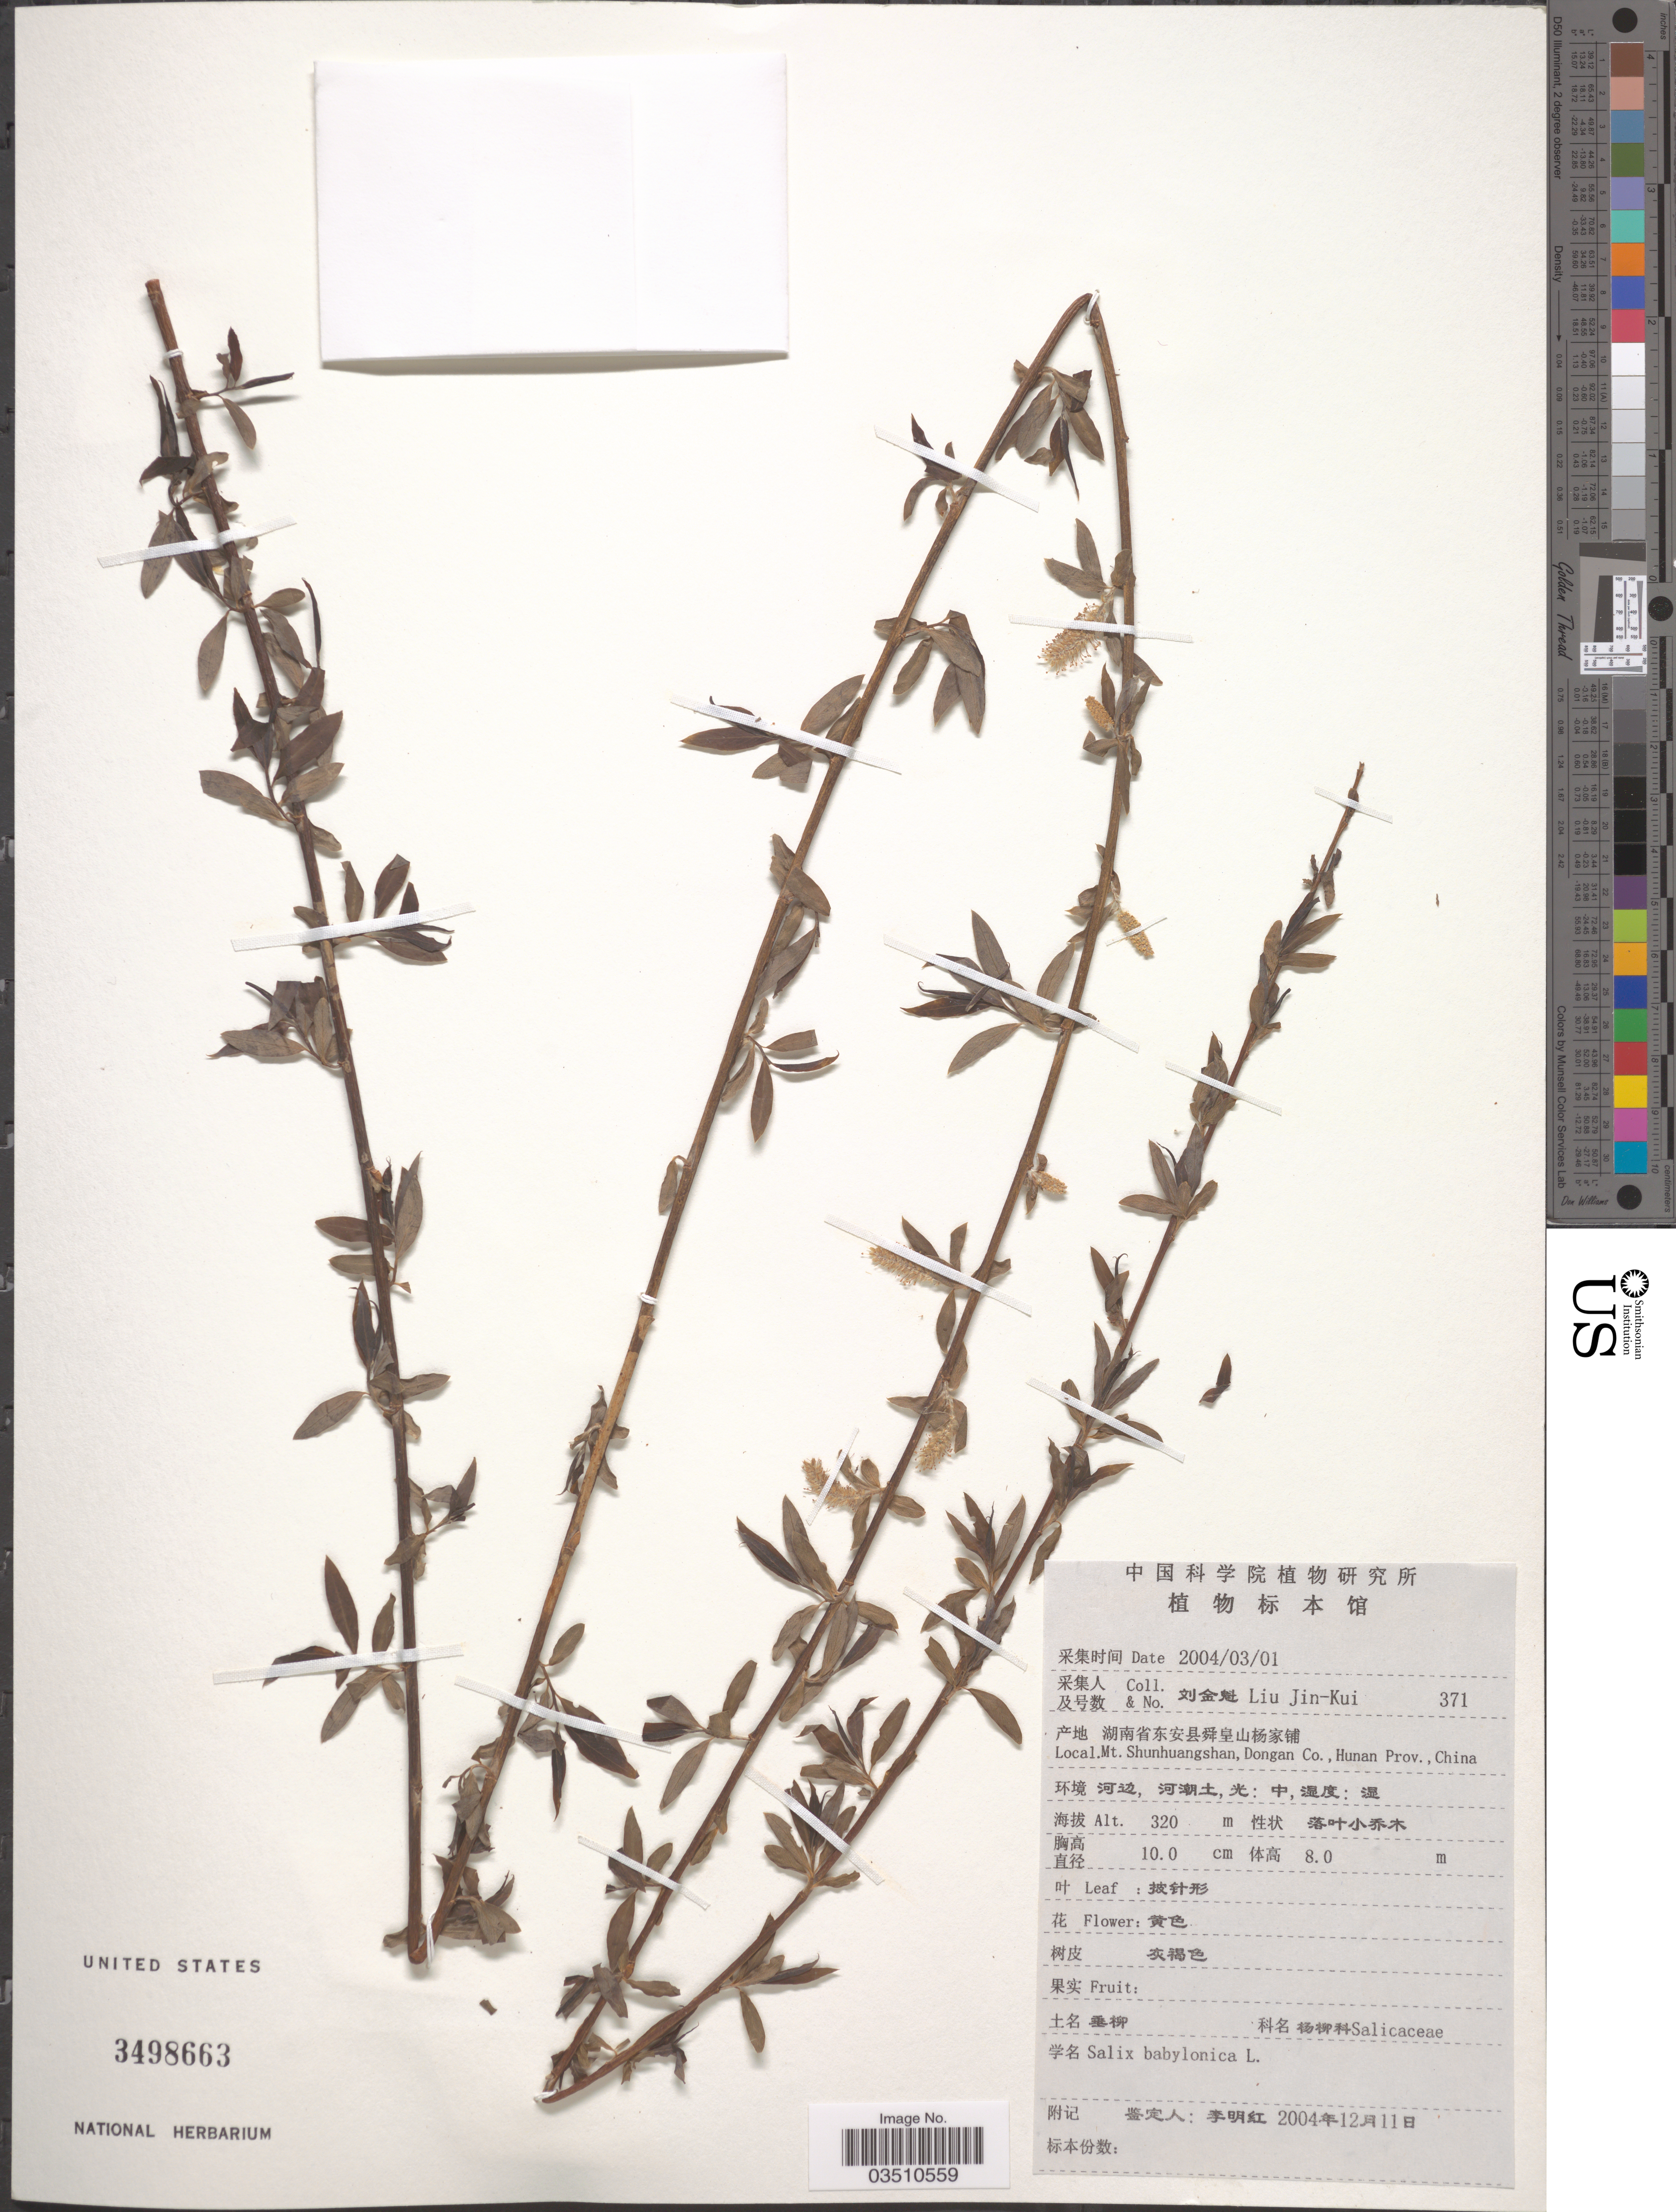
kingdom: Plantae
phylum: Tracheophyta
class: Magnoliopsida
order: Malpighiales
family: Salicaceae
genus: Salix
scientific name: Salix babylonica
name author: L.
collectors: Liu Jin-Kui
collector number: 371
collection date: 2004-03-01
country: China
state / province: Hunan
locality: Mt. Shunhuangshan, Dongan Co.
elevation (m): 320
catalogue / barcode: US 3498663